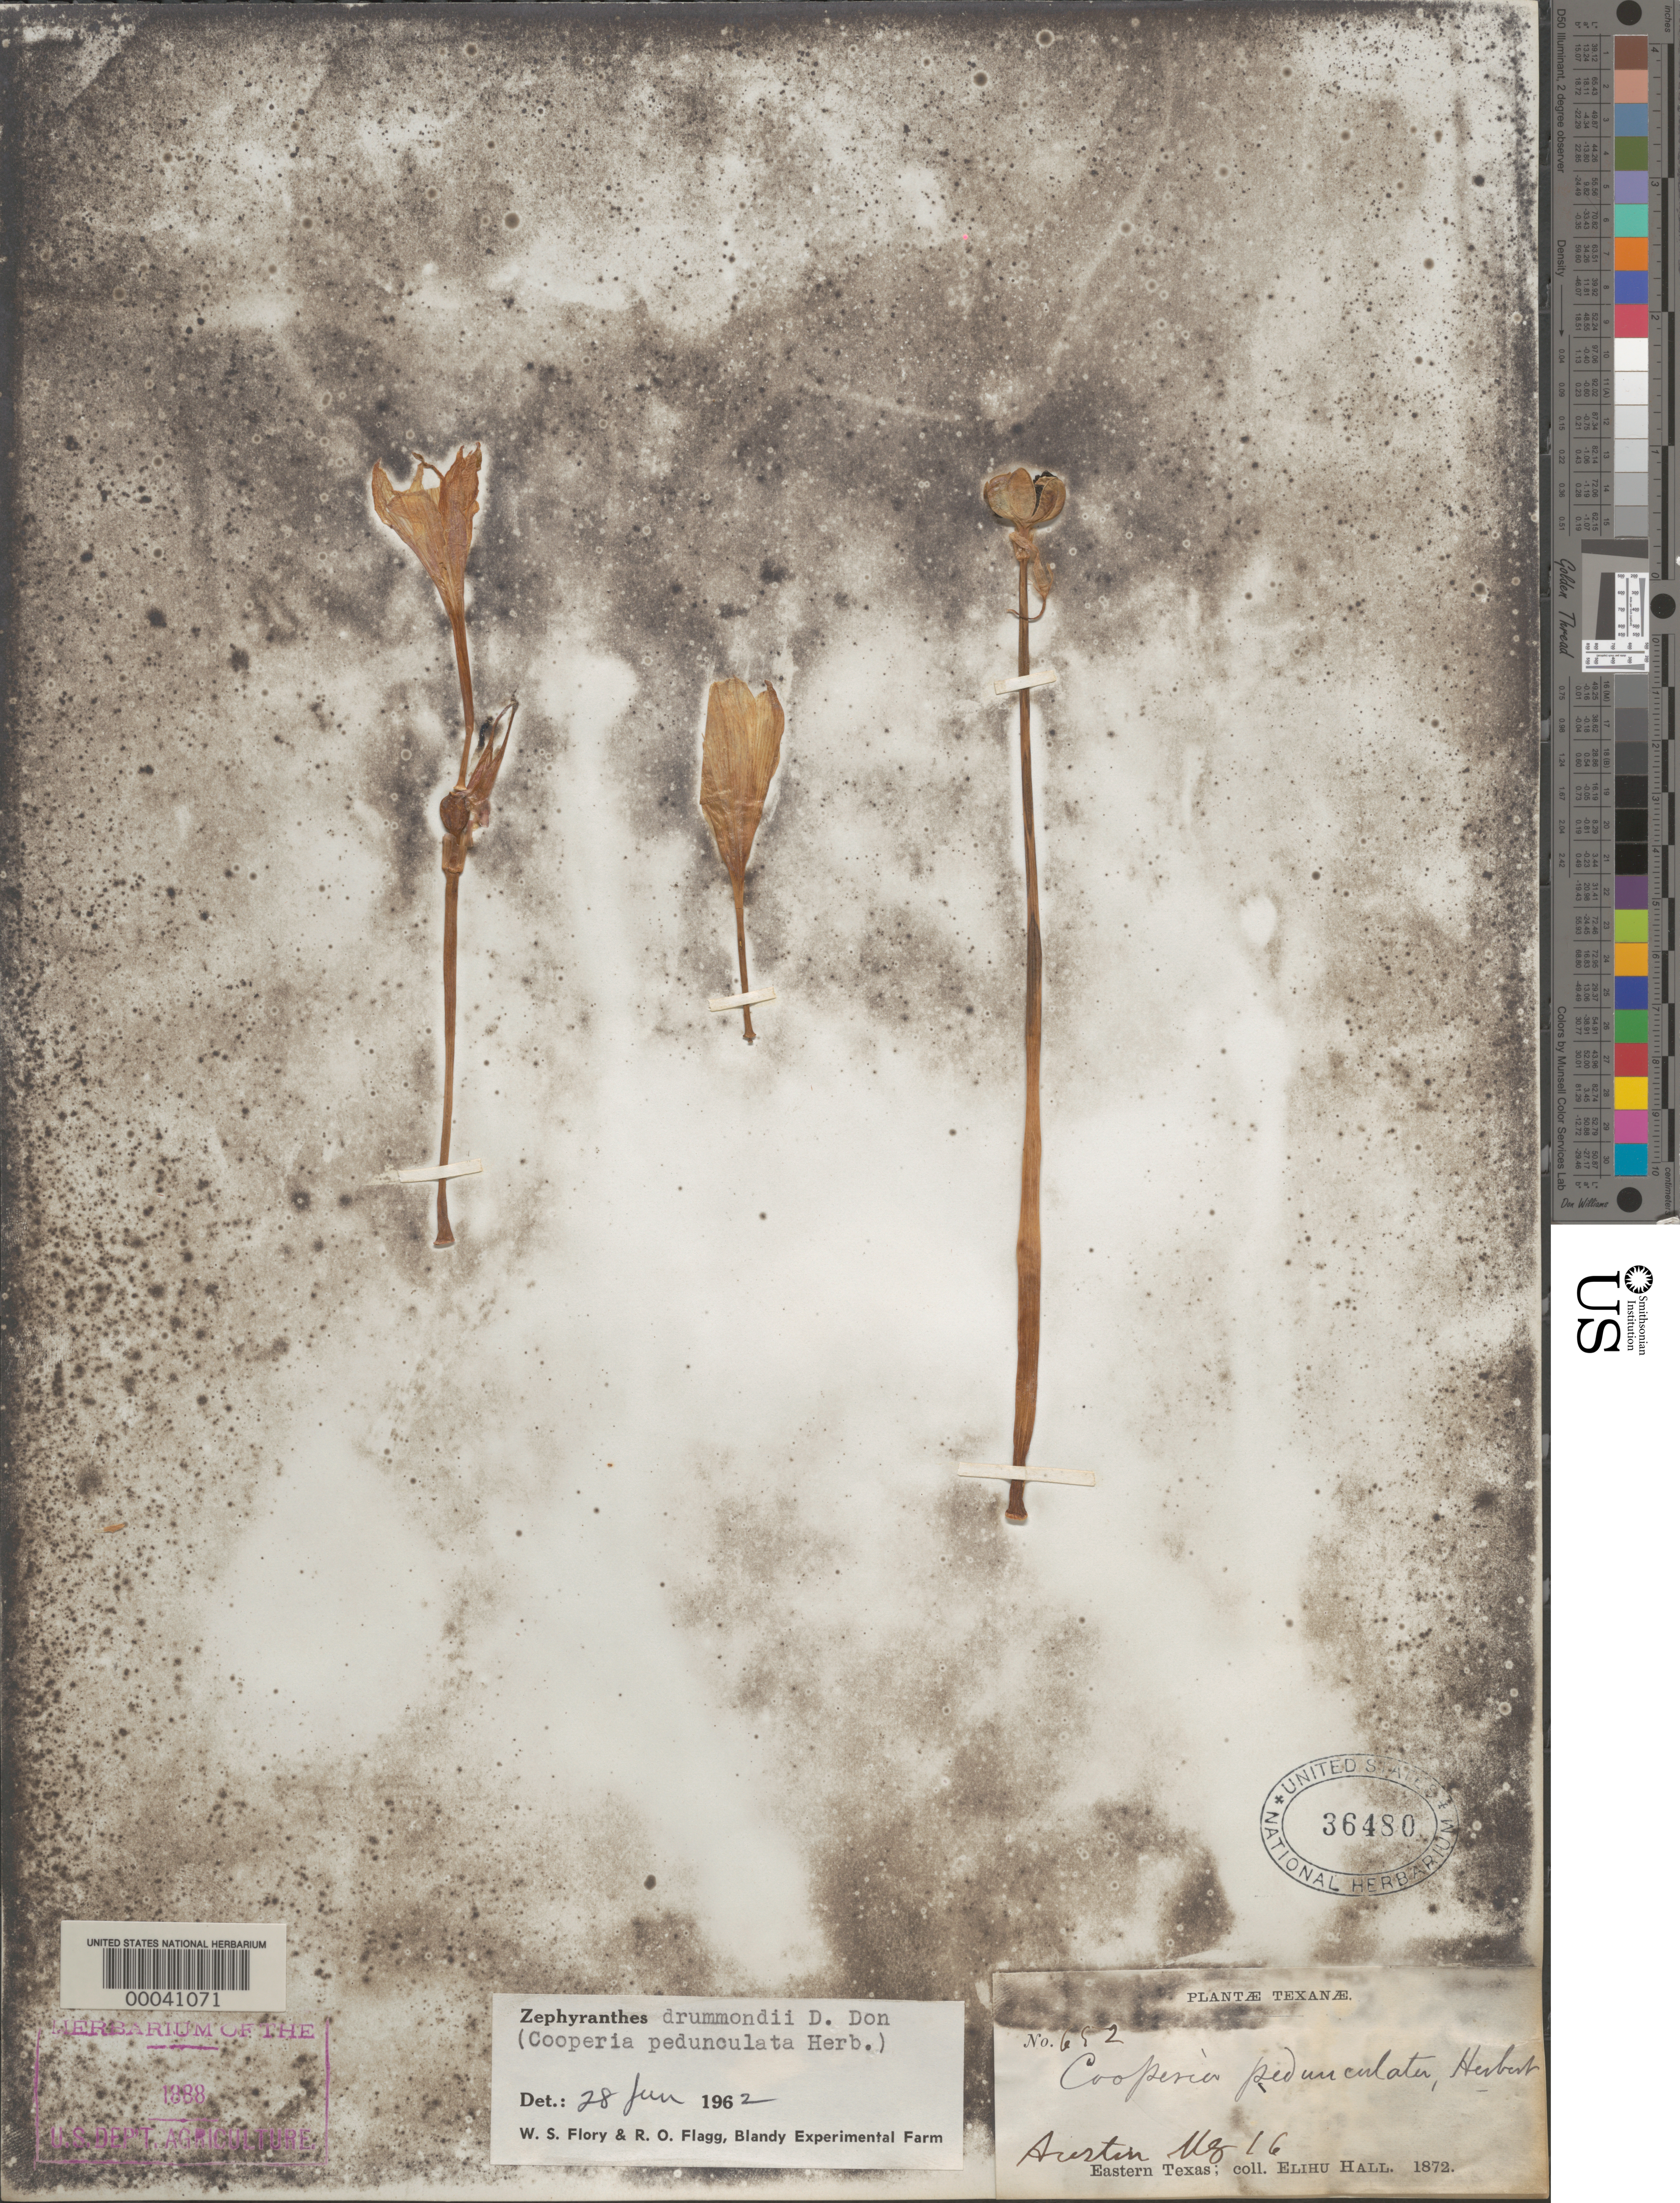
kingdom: Plantae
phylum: Tracheophyta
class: Liliopsida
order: Asparagales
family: Amaryllidaceae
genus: Zephyranthes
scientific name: Zephyranthes drummondii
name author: D. Don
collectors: E. Hall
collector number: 692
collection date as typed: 16 May 1872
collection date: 1872-05-16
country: United States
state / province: Texas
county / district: Travis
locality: Austin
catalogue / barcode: US 36480